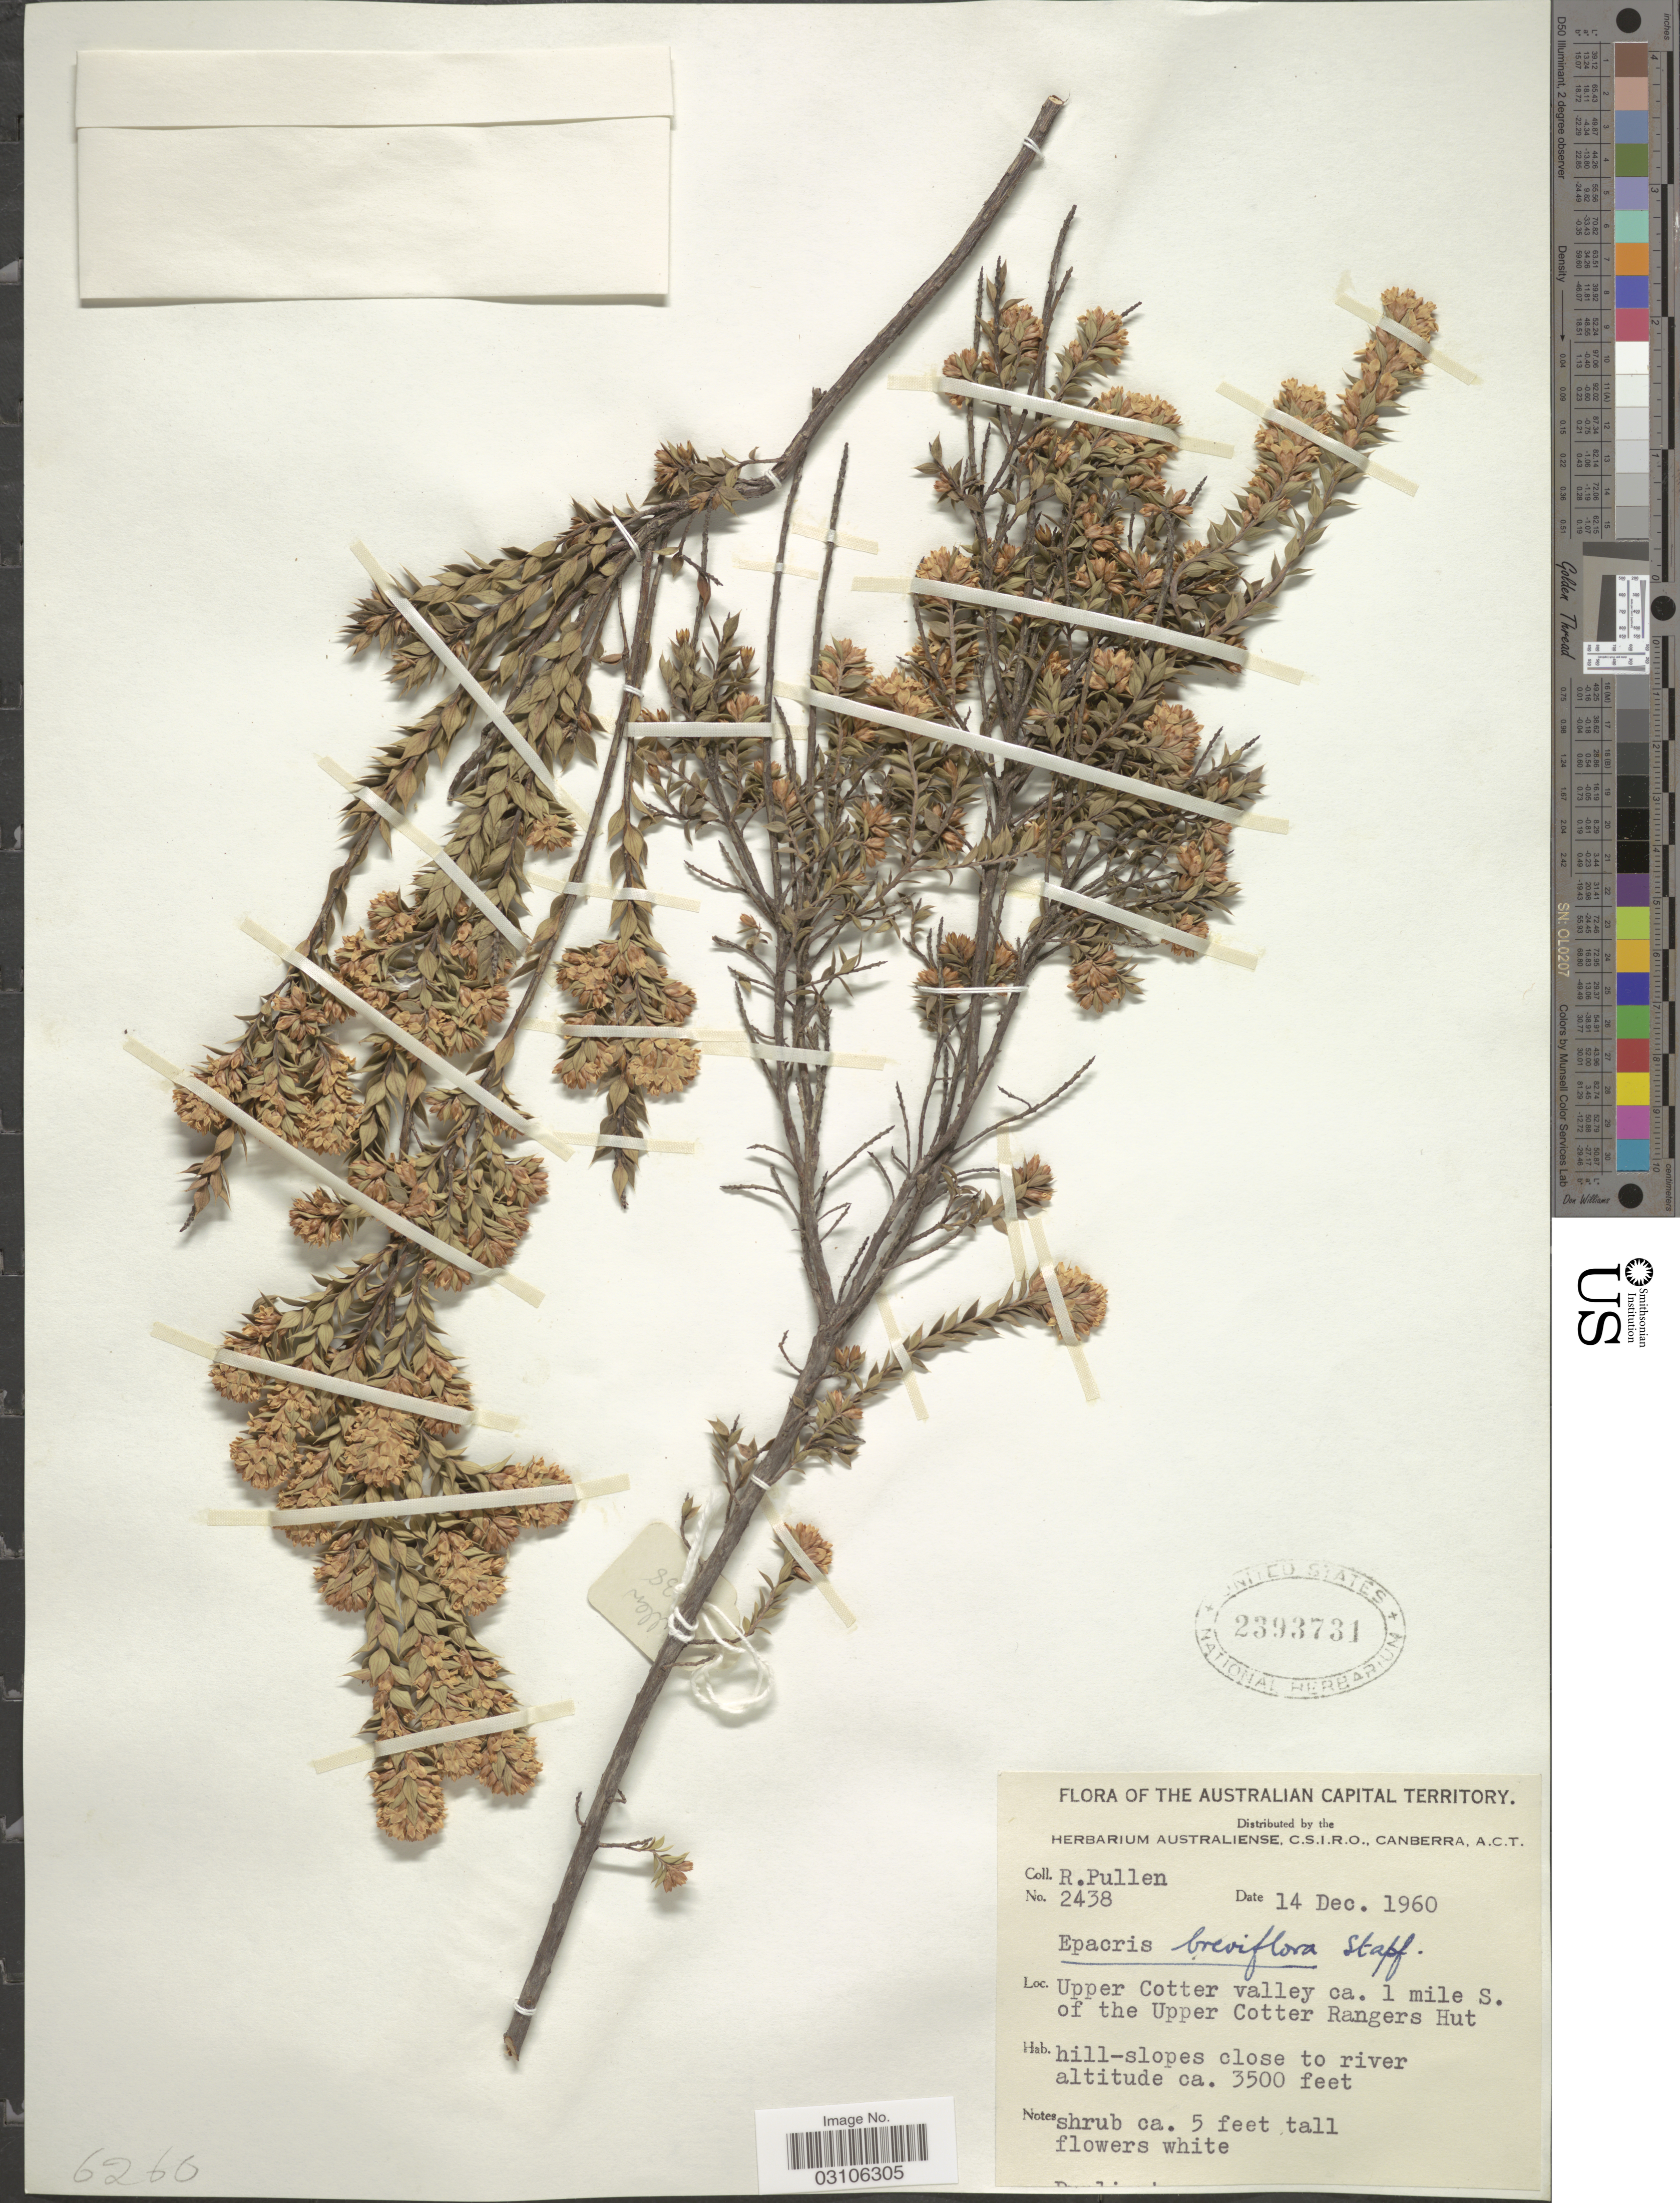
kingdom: Plantae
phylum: Tracheophyta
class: Magnoliopsida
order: Ericales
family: Ericaceae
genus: Epacris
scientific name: Epacris breviflora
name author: Stapf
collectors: R. Pullen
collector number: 2438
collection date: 1960-12-14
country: Australia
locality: The Australian Capital Territory, Upper Cotter Valley ca. 1 mile S. of the Upper Cotter Rangers Hut.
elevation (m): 1067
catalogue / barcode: US 2393731